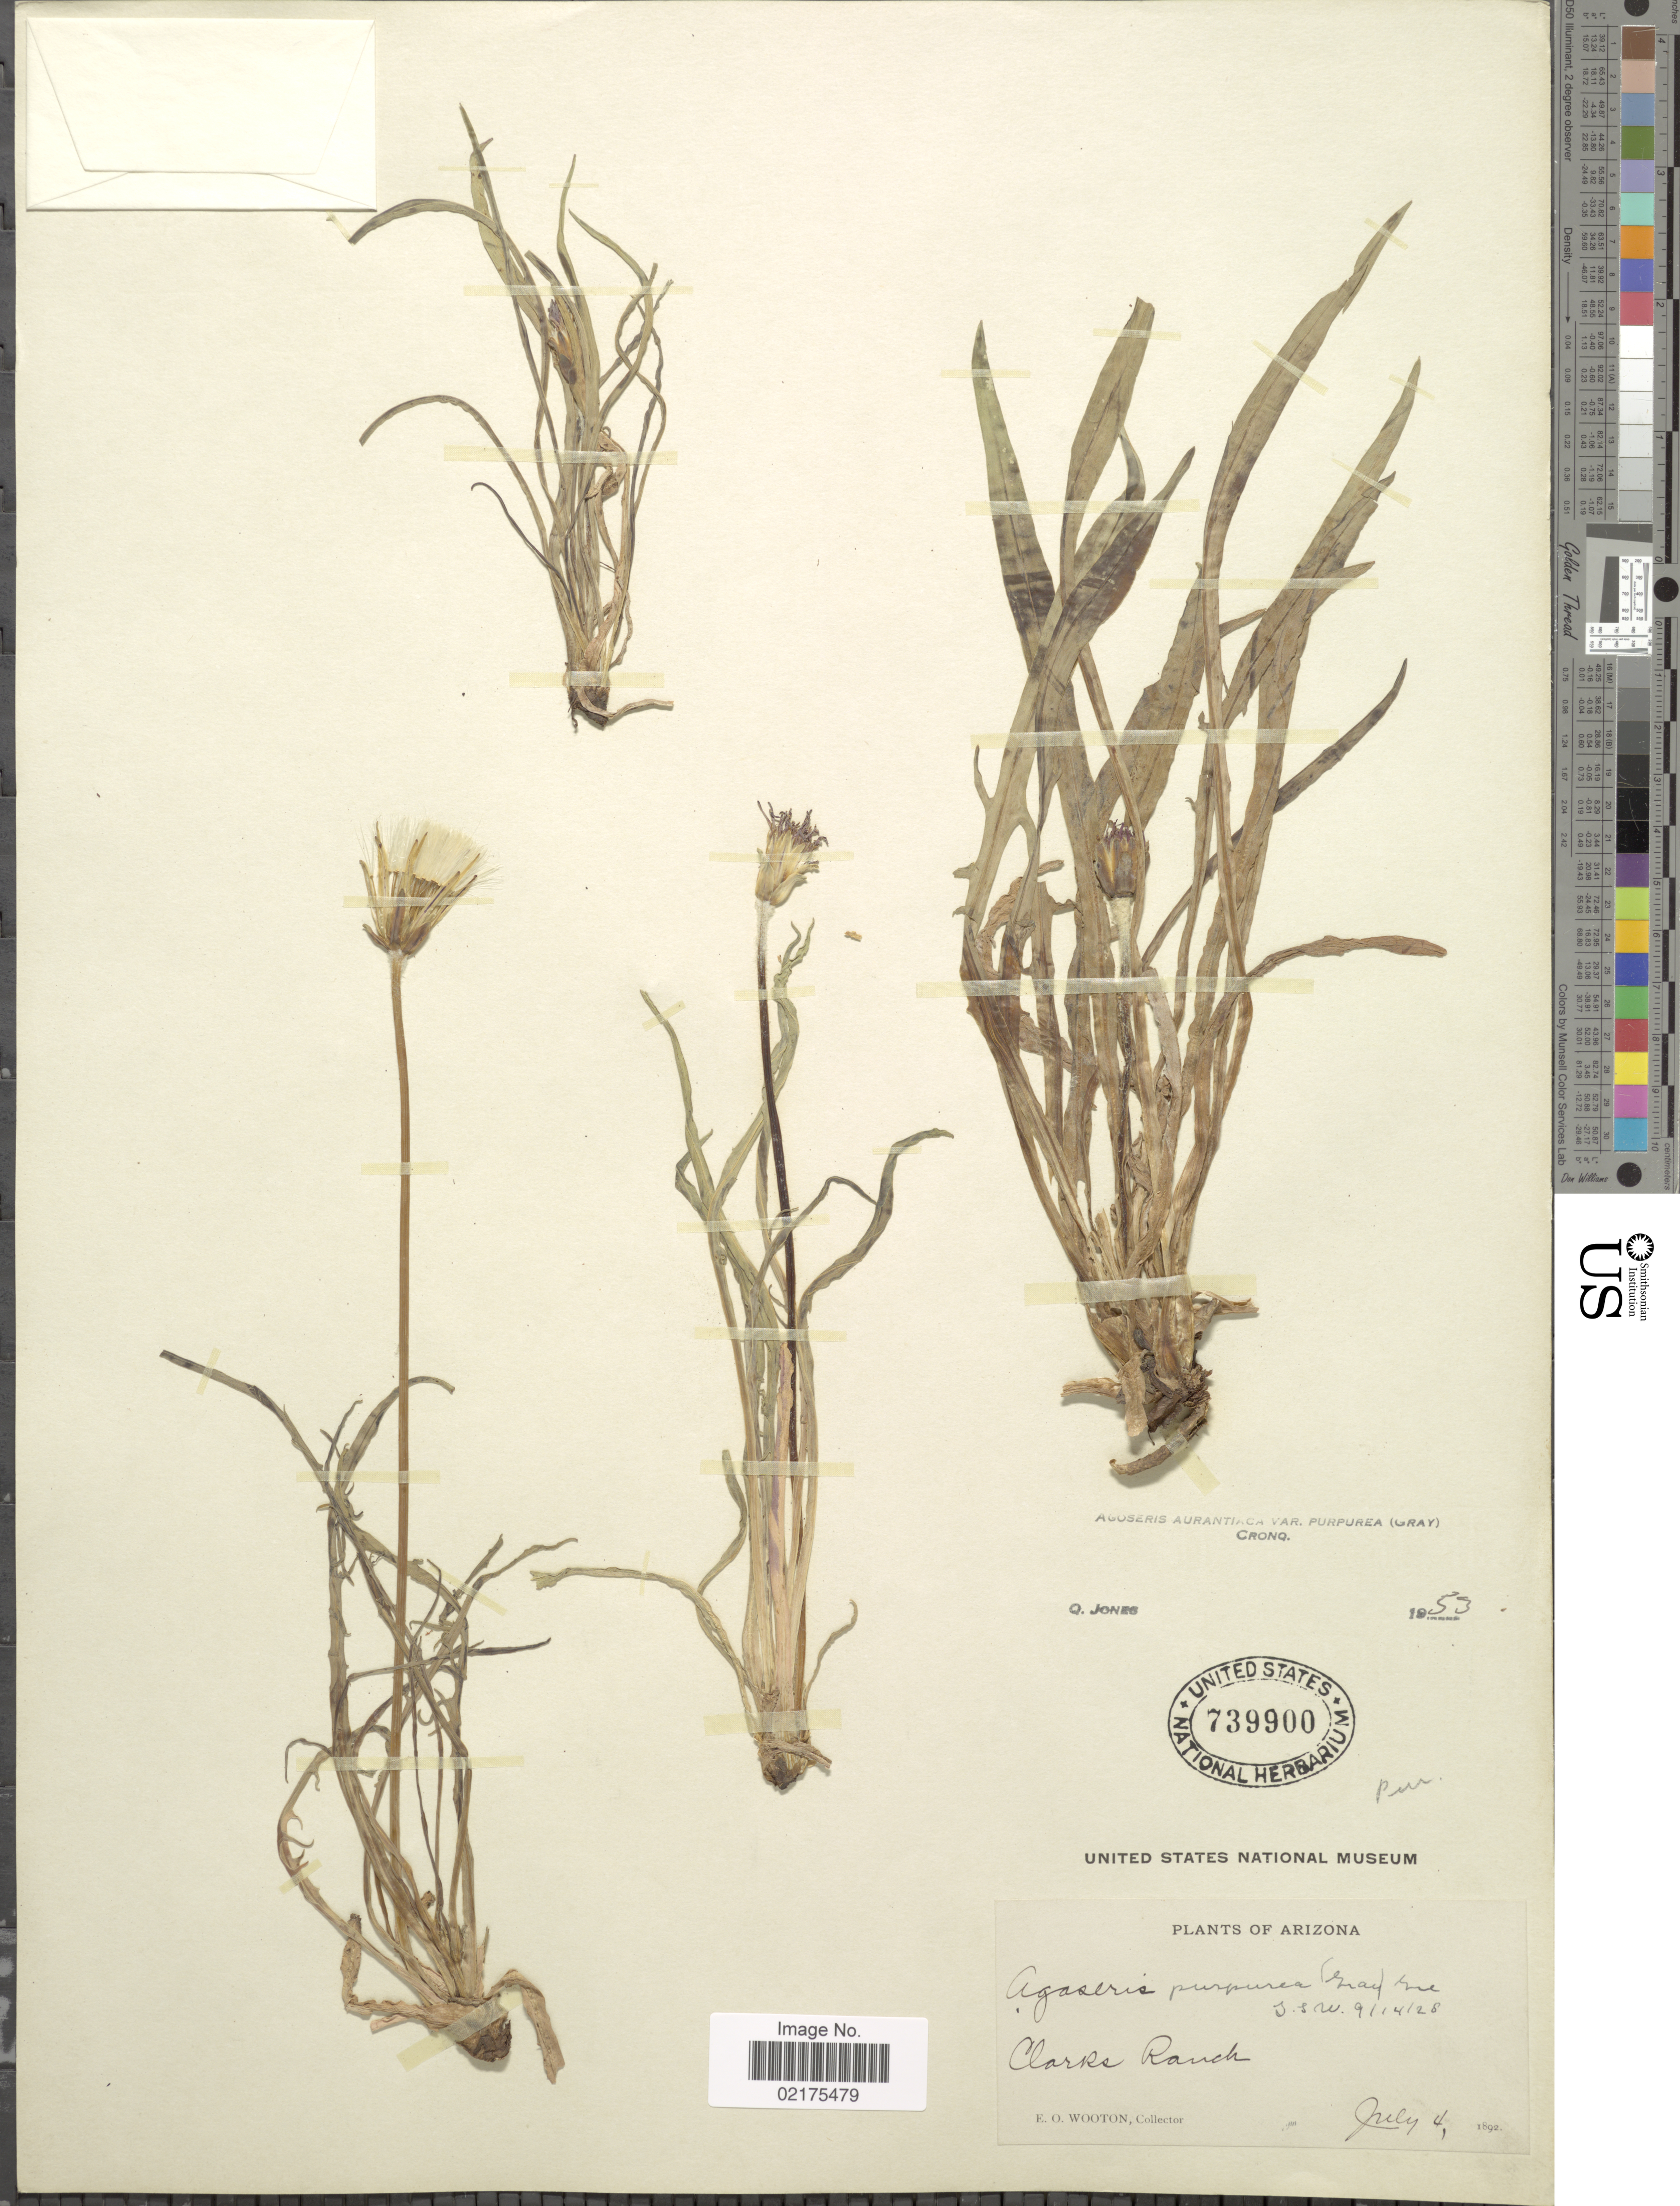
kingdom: Plantae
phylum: Tracheophyta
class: Magnoliopsida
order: Asterales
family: Asteraceae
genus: Agoseris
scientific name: Agoseris aurantiaca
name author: (Hook.) Greene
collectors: E. O. Wooton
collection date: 1892-07-04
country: United States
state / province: Arizona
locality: Clarks Ranch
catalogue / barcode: US 739900